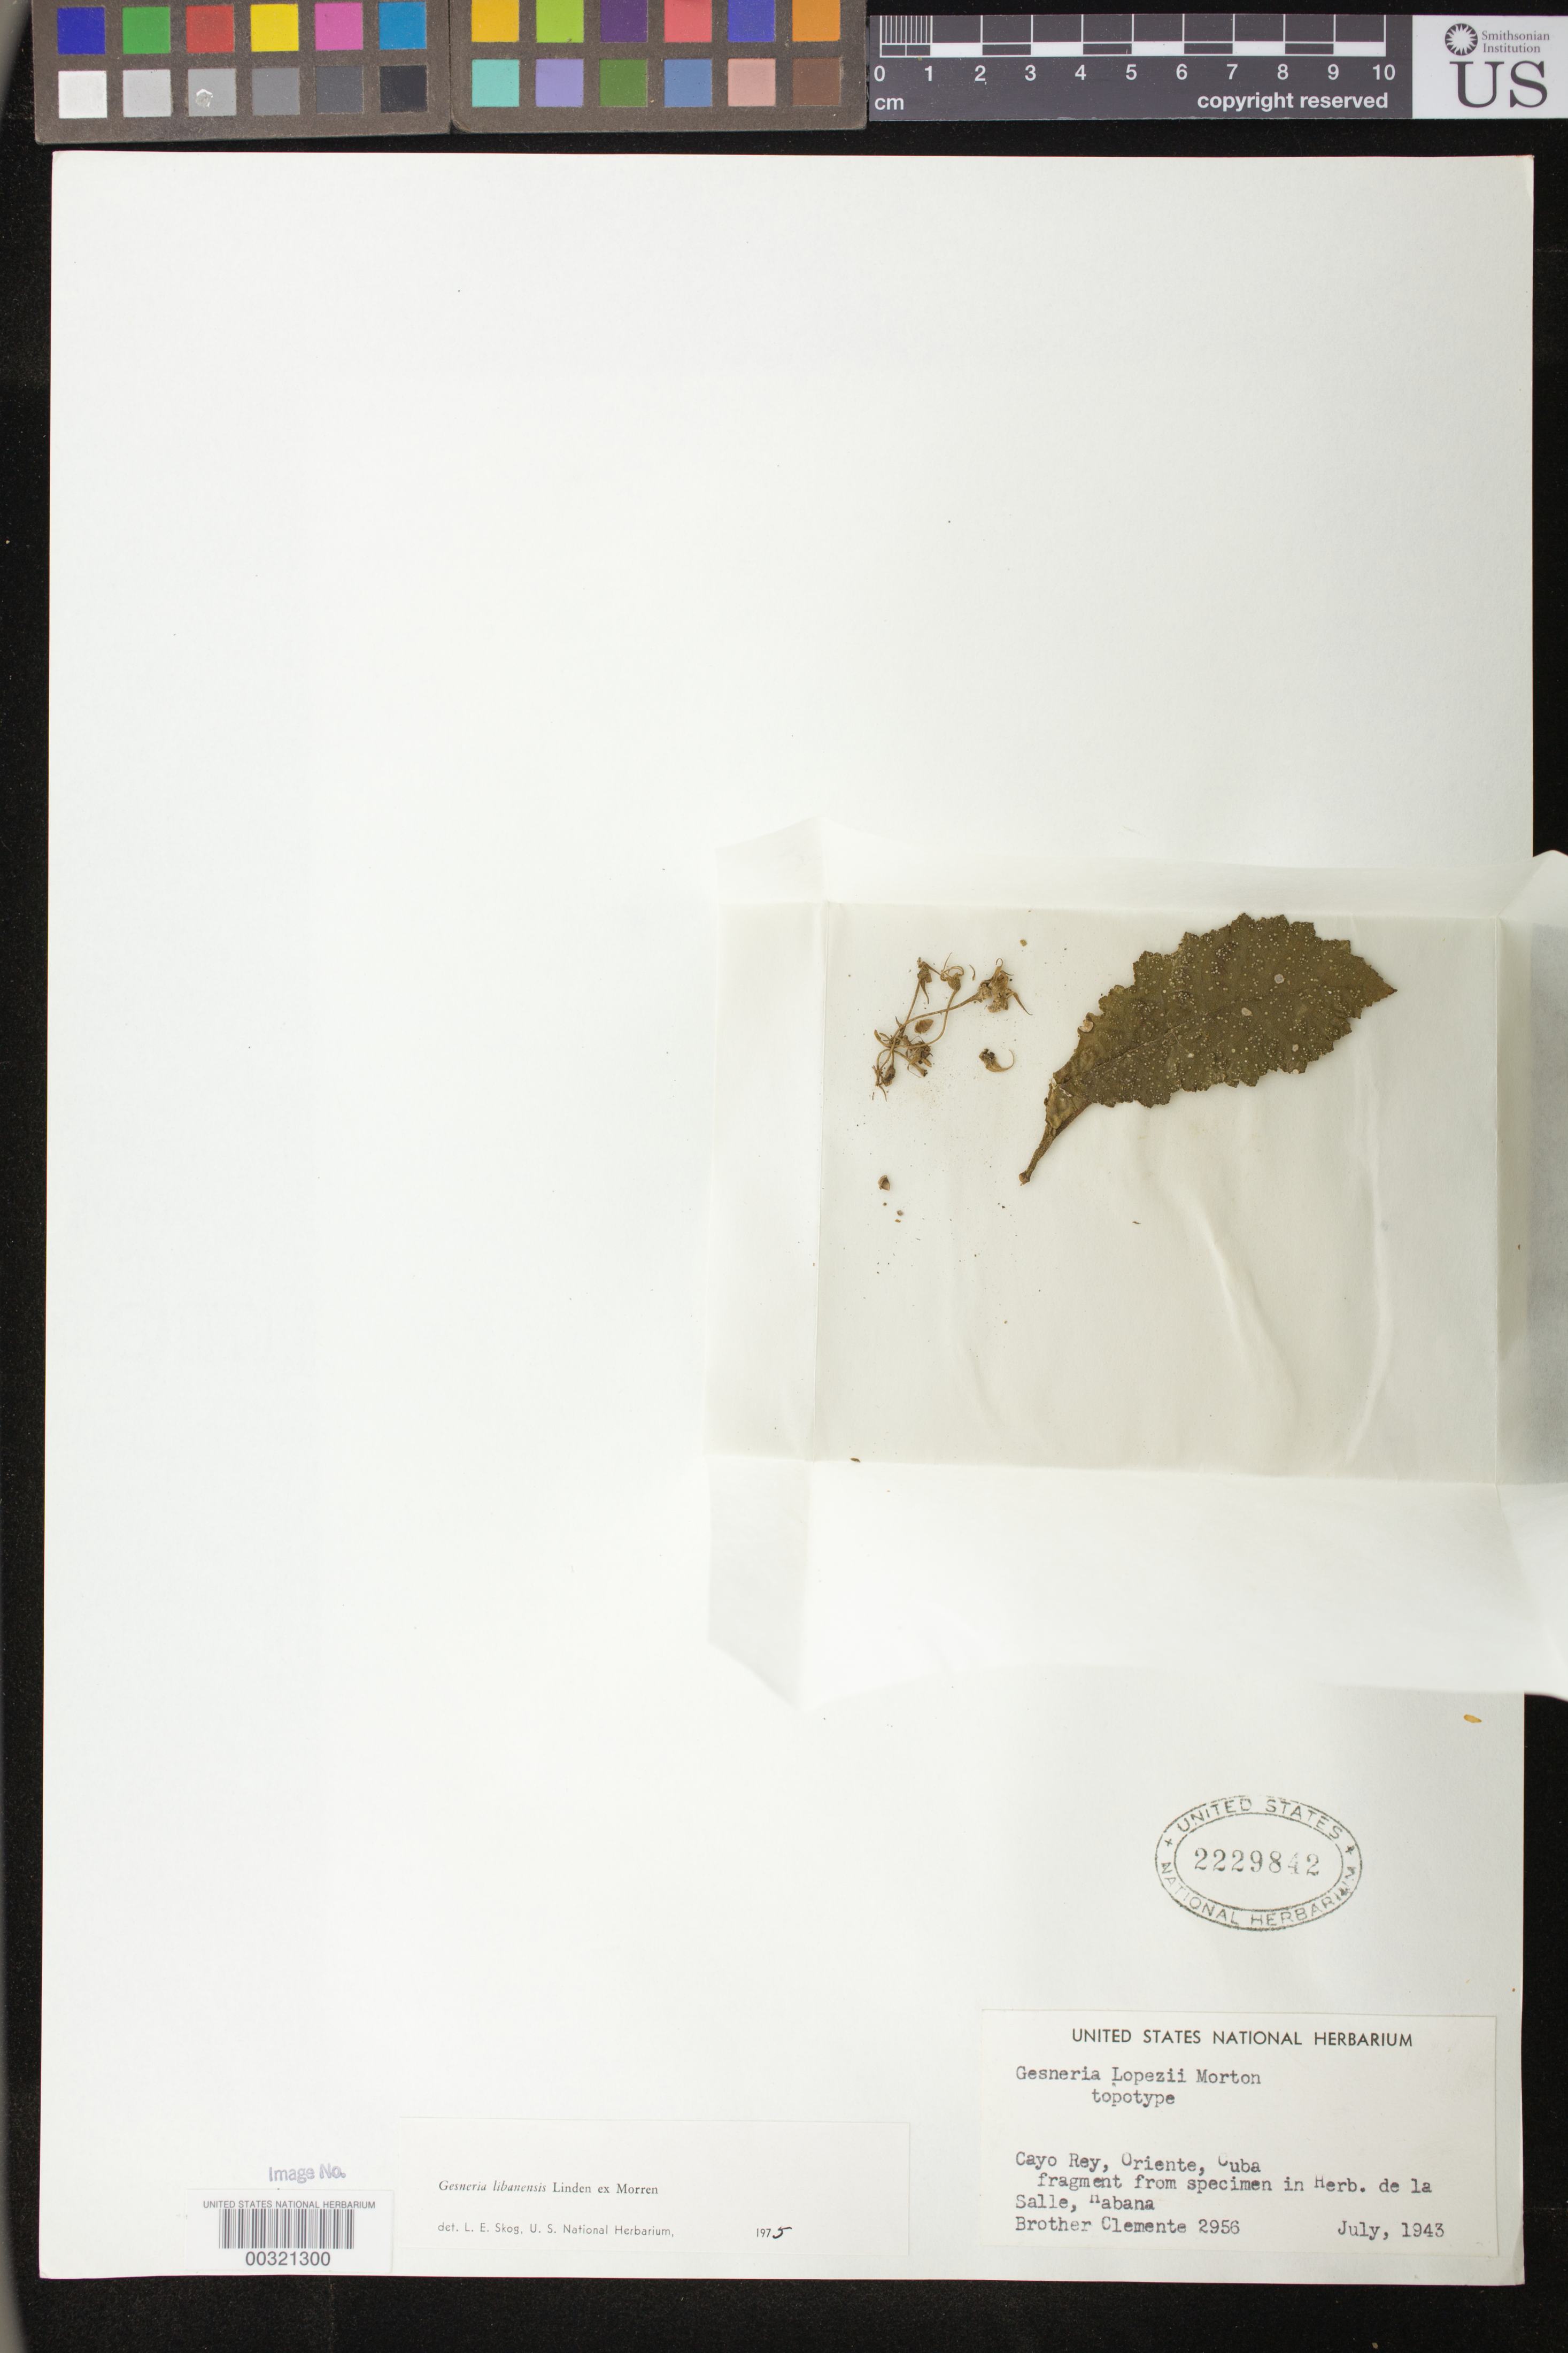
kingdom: Plantae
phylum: Tracheophyta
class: Magnoliopsida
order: Lamiales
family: Gesneriaceae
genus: Gesneria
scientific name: Gesneria libanensis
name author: Linden ex C. Morren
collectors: Bro. Clemente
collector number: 2956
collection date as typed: Jul 1943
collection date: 1943-07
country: Cuba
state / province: Oriente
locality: Cayo Rey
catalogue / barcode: US 2229842